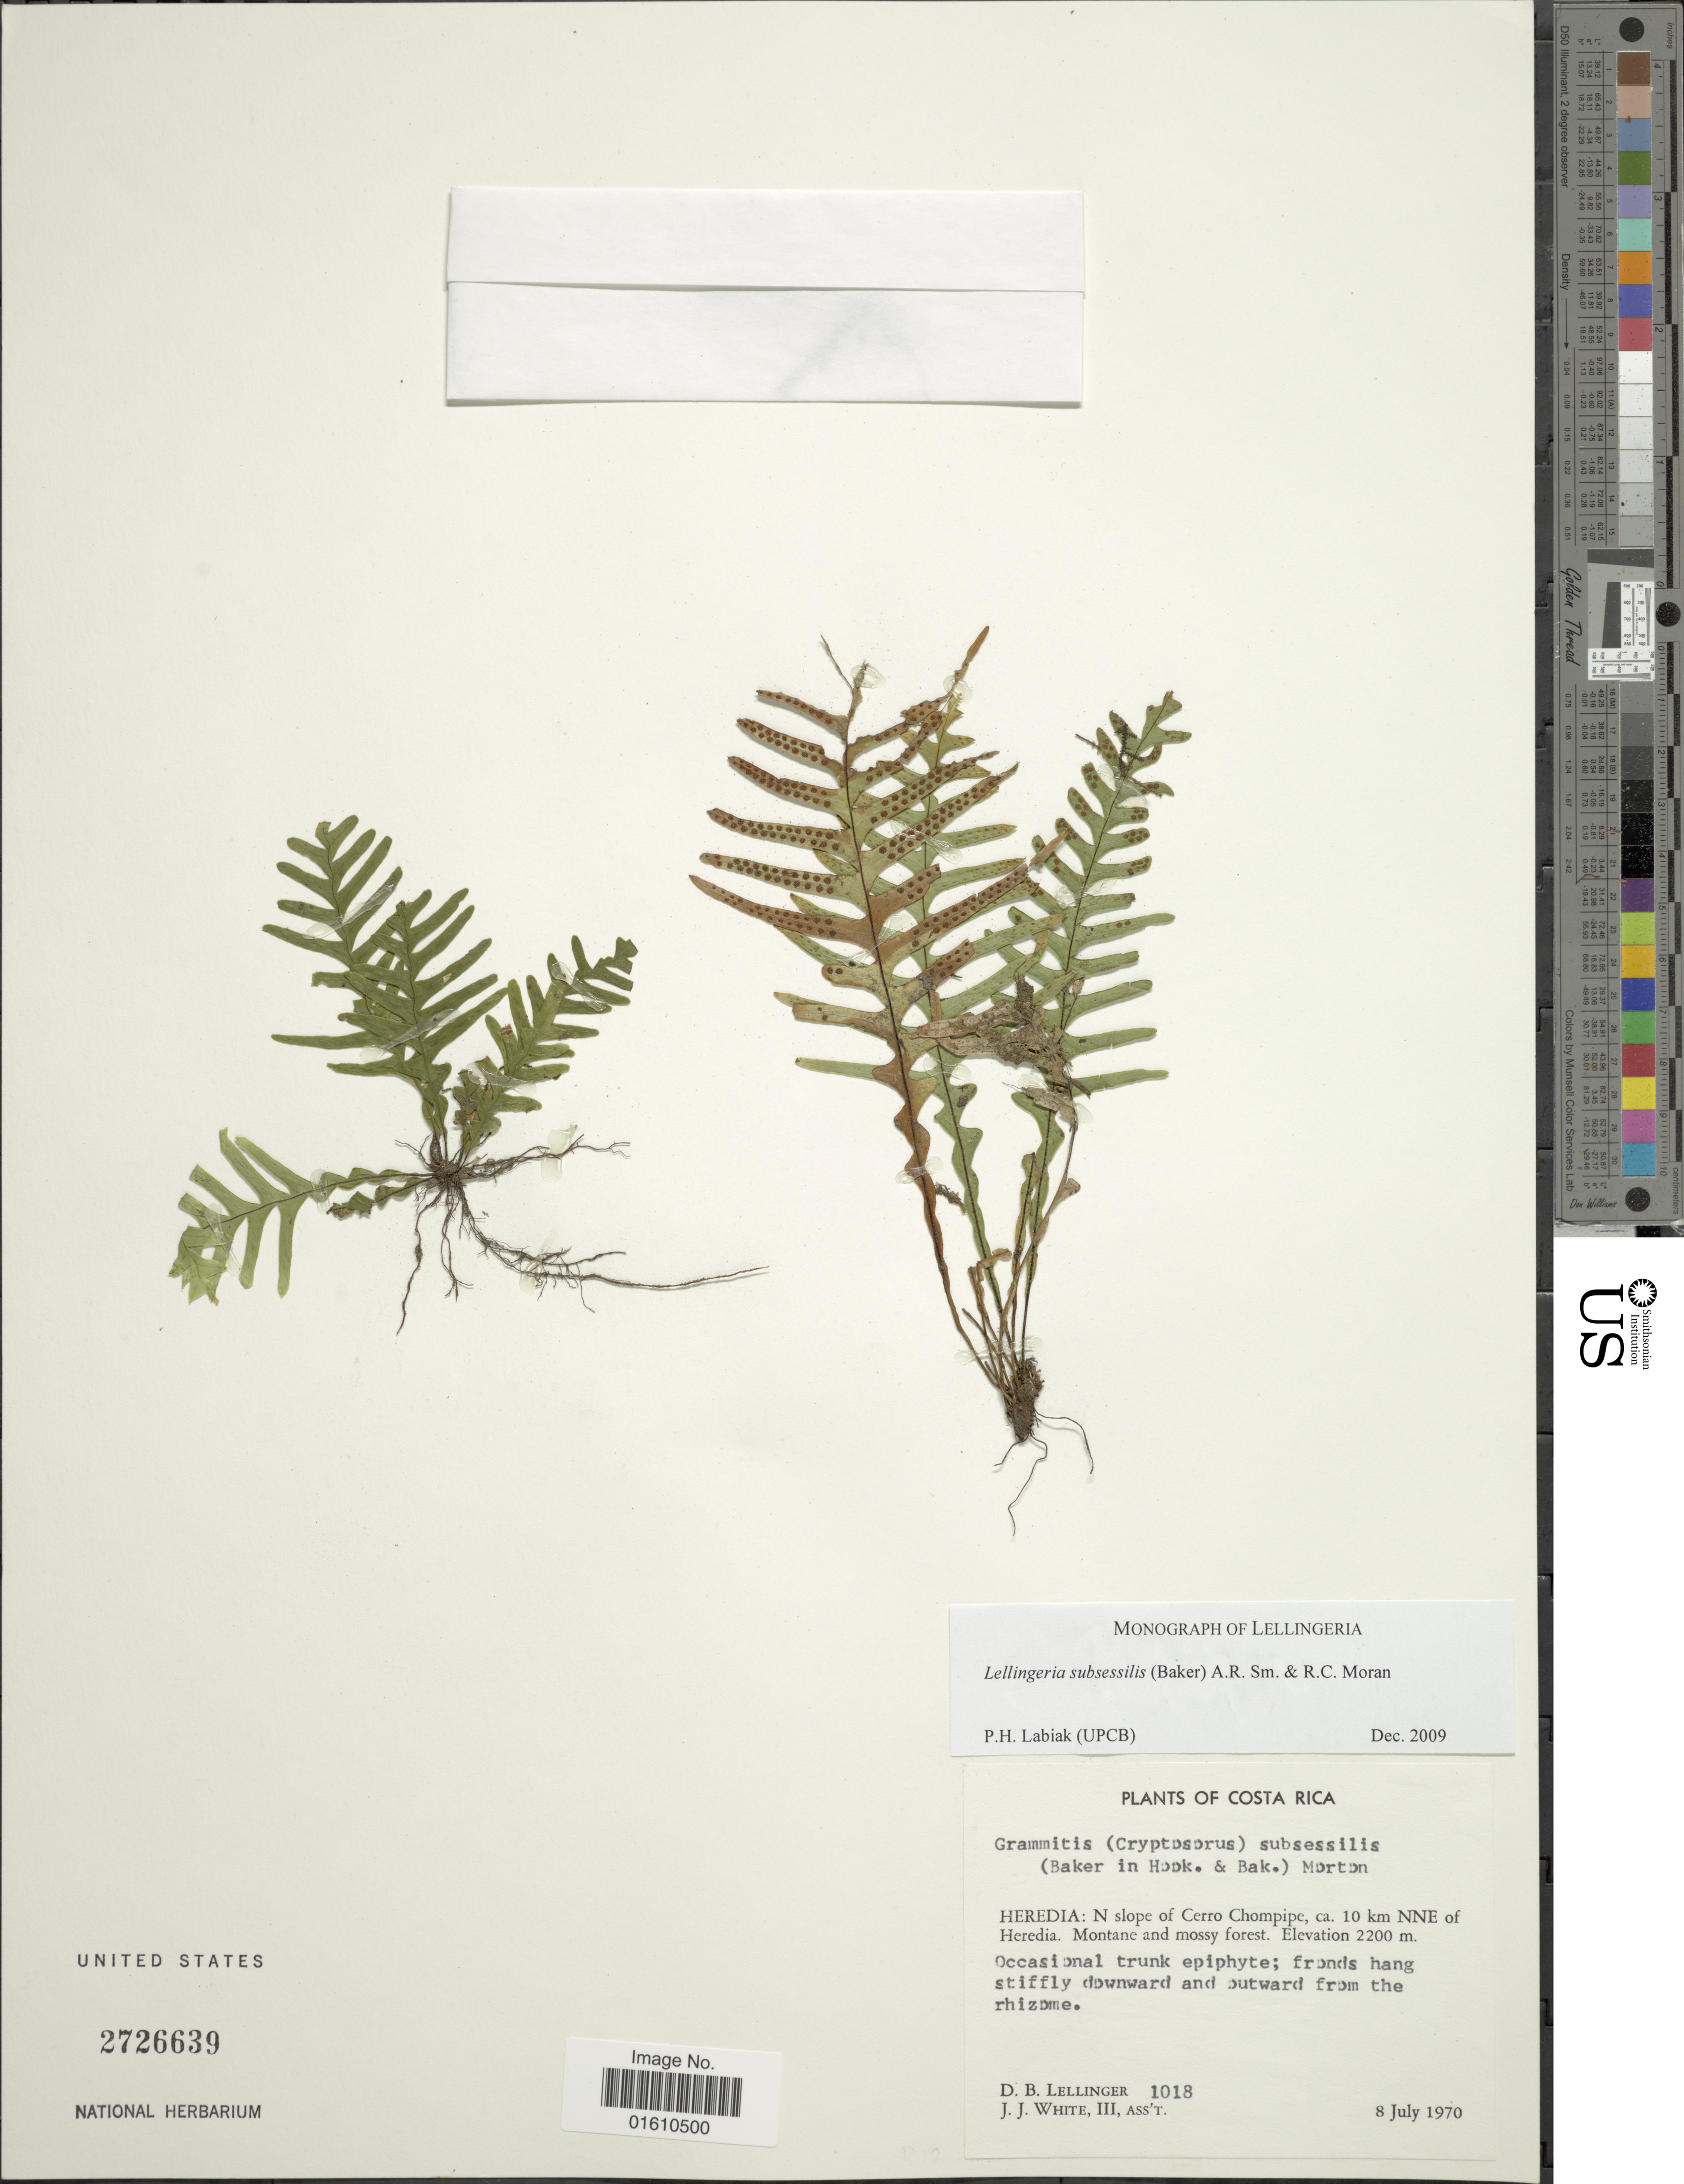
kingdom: Plantae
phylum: Tracheophyta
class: Polypodiopsida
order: Polypodiales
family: Polypodiaceae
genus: Lellingeria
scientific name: Lellingeria subsessilis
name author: (Baker) A.R. Sm. & R.C. Moran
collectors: D. B. Lellinger & J. J. White III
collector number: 1018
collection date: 1970-07-08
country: Costa Rica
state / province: Heredia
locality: Heredia: N slope of Cerro Chompipe, ca. 10 km NNe of Heredia, Montane and mossy forest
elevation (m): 2200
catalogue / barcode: US 2726639